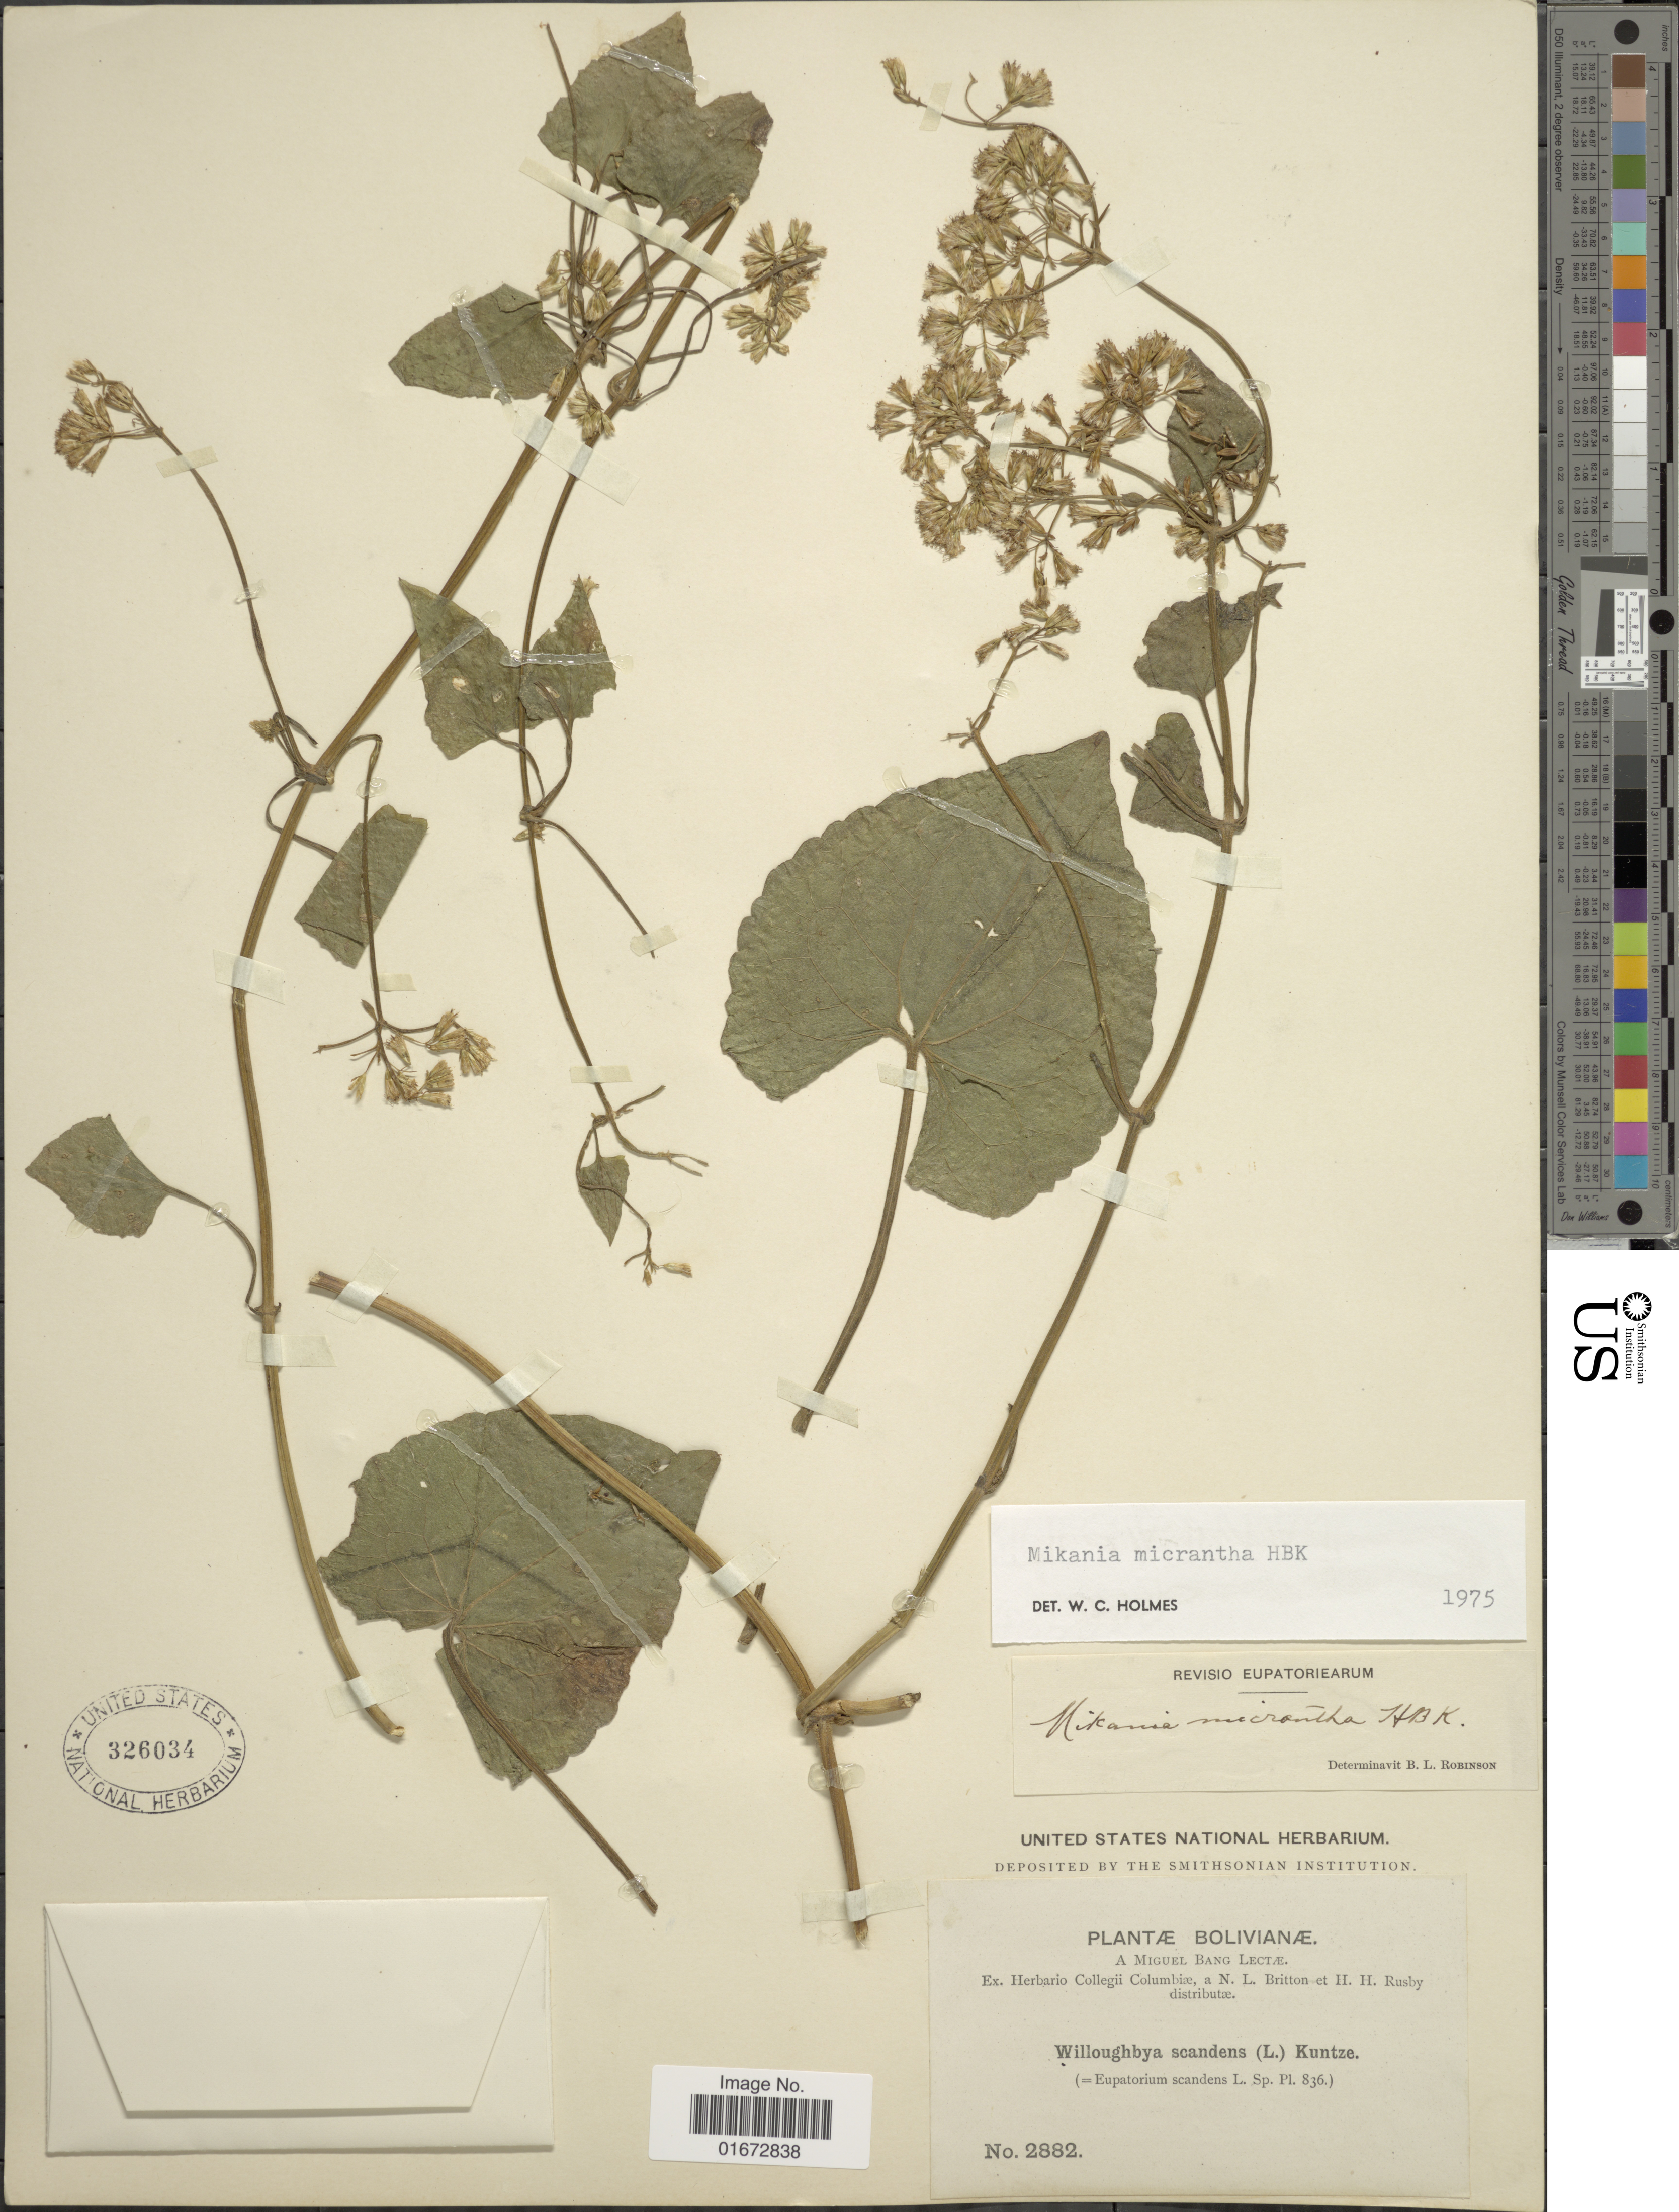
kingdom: Plantae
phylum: Tracheophyta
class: Magnoliopsida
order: Asterales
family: Asteraceae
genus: Mikania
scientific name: Mikania micrantha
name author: Kunth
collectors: M. Bang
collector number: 2882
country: Bolivia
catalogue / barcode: US 326034